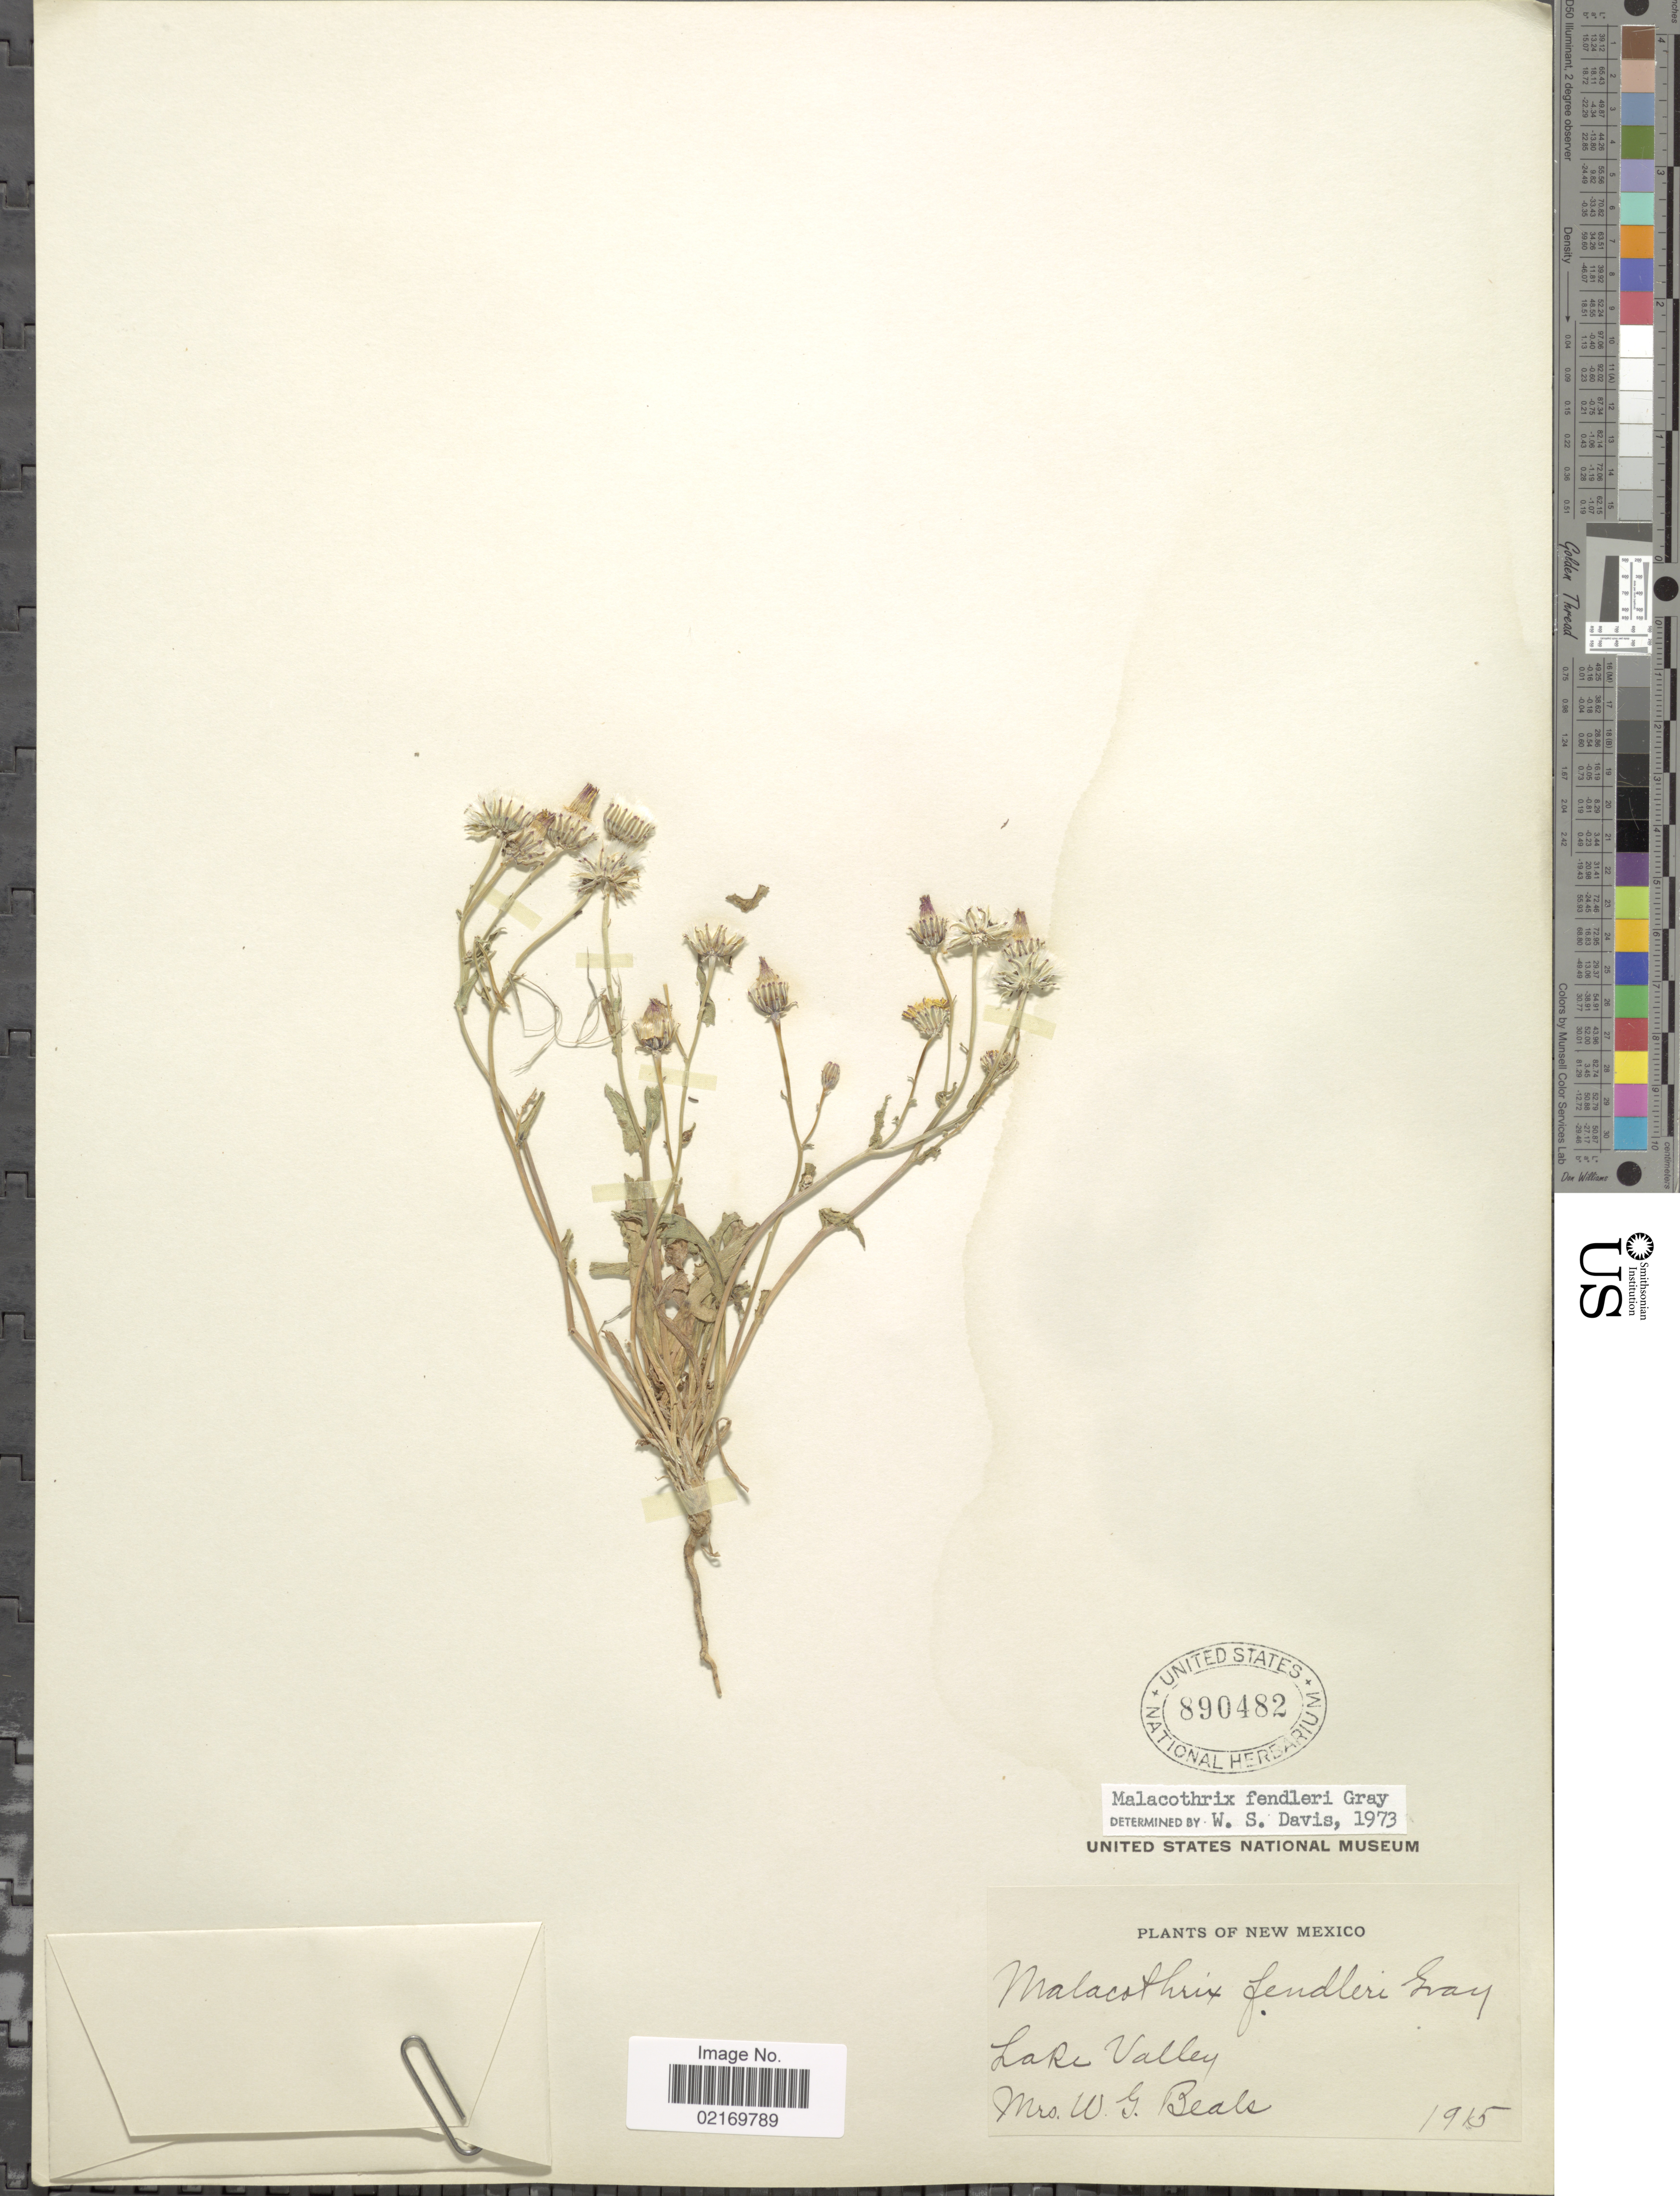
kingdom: Plantae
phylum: Tracheophyta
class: Magnoliopsida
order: Asterales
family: Asteraceae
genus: Malacothrix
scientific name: Malacothrix fendleri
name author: A. Gray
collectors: Mrs. W. G. Beals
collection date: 1915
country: United States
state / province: New Mexico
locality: Lake Valley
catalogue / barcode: US 890482